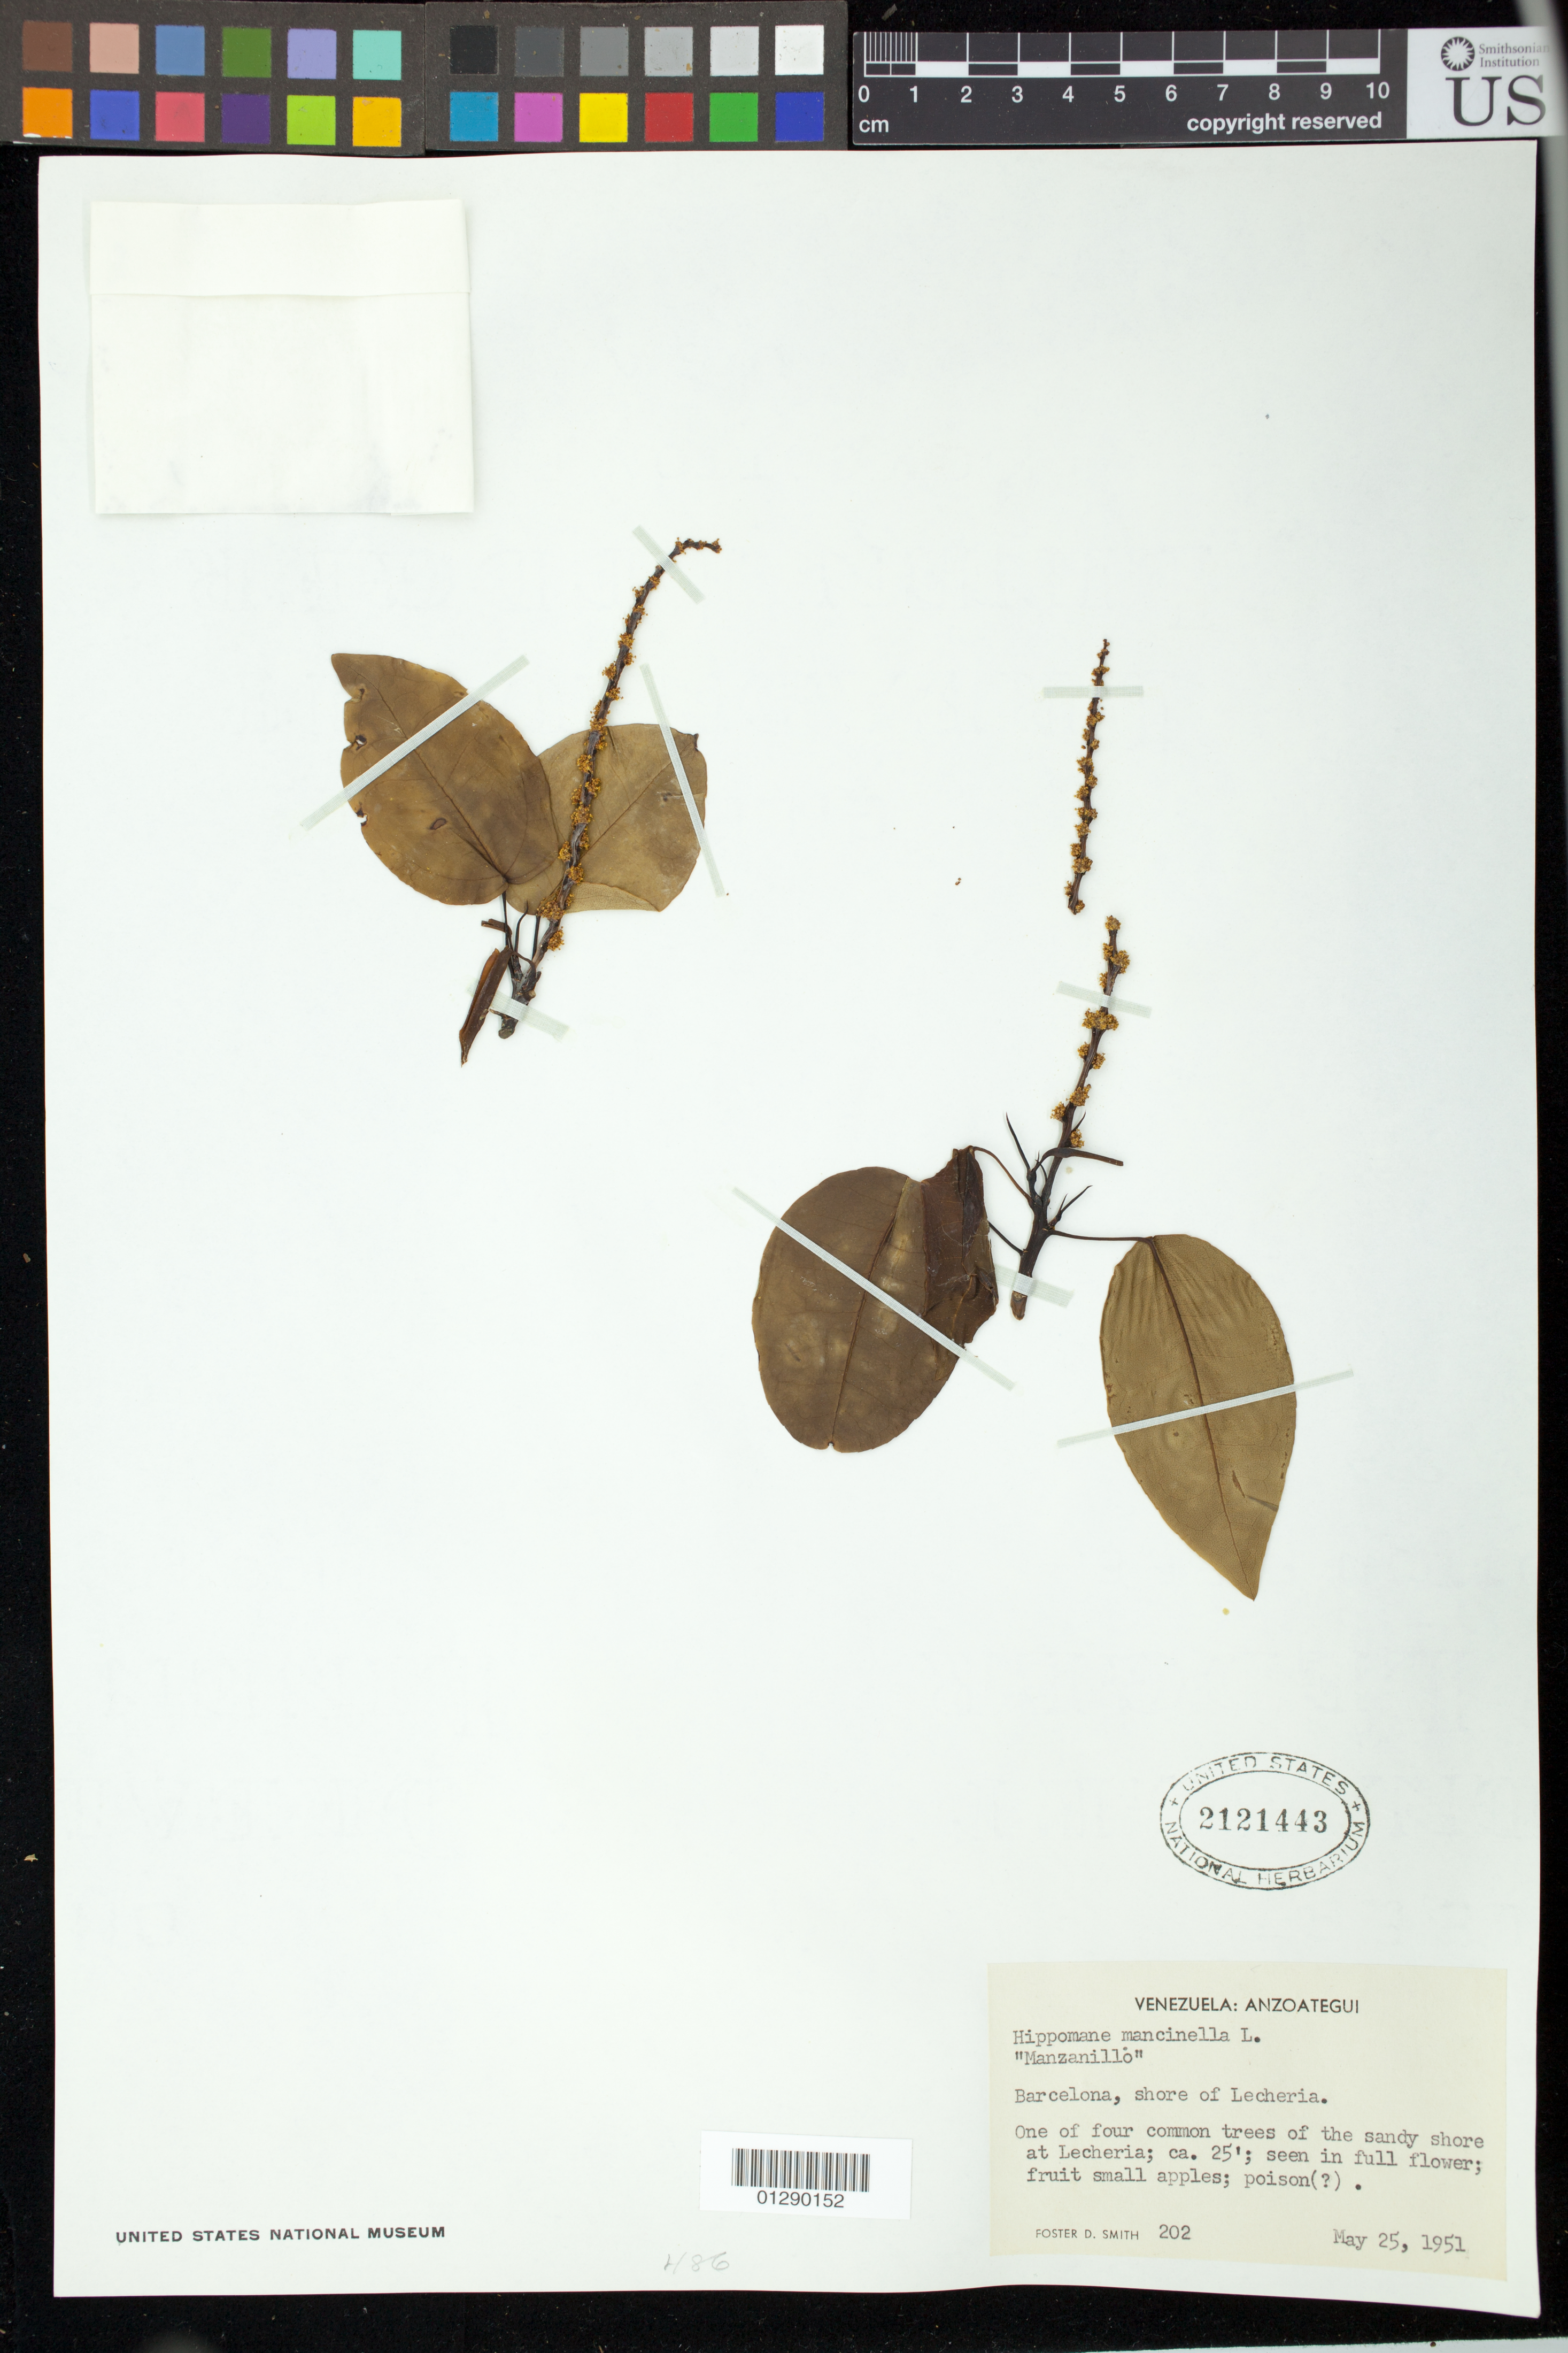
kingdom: Plantae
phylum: Tracheophyta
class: Magnoliopsida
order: Malpighiales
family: Euphorbiaceae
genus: Hippomane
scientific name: Hippomane mancinella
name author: L.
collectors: F. Smith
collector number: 202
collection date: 1951-05-25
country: Venezuela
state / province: Anzoategui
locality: Barcelona, shore of Lecheria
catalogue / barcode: US 2121443